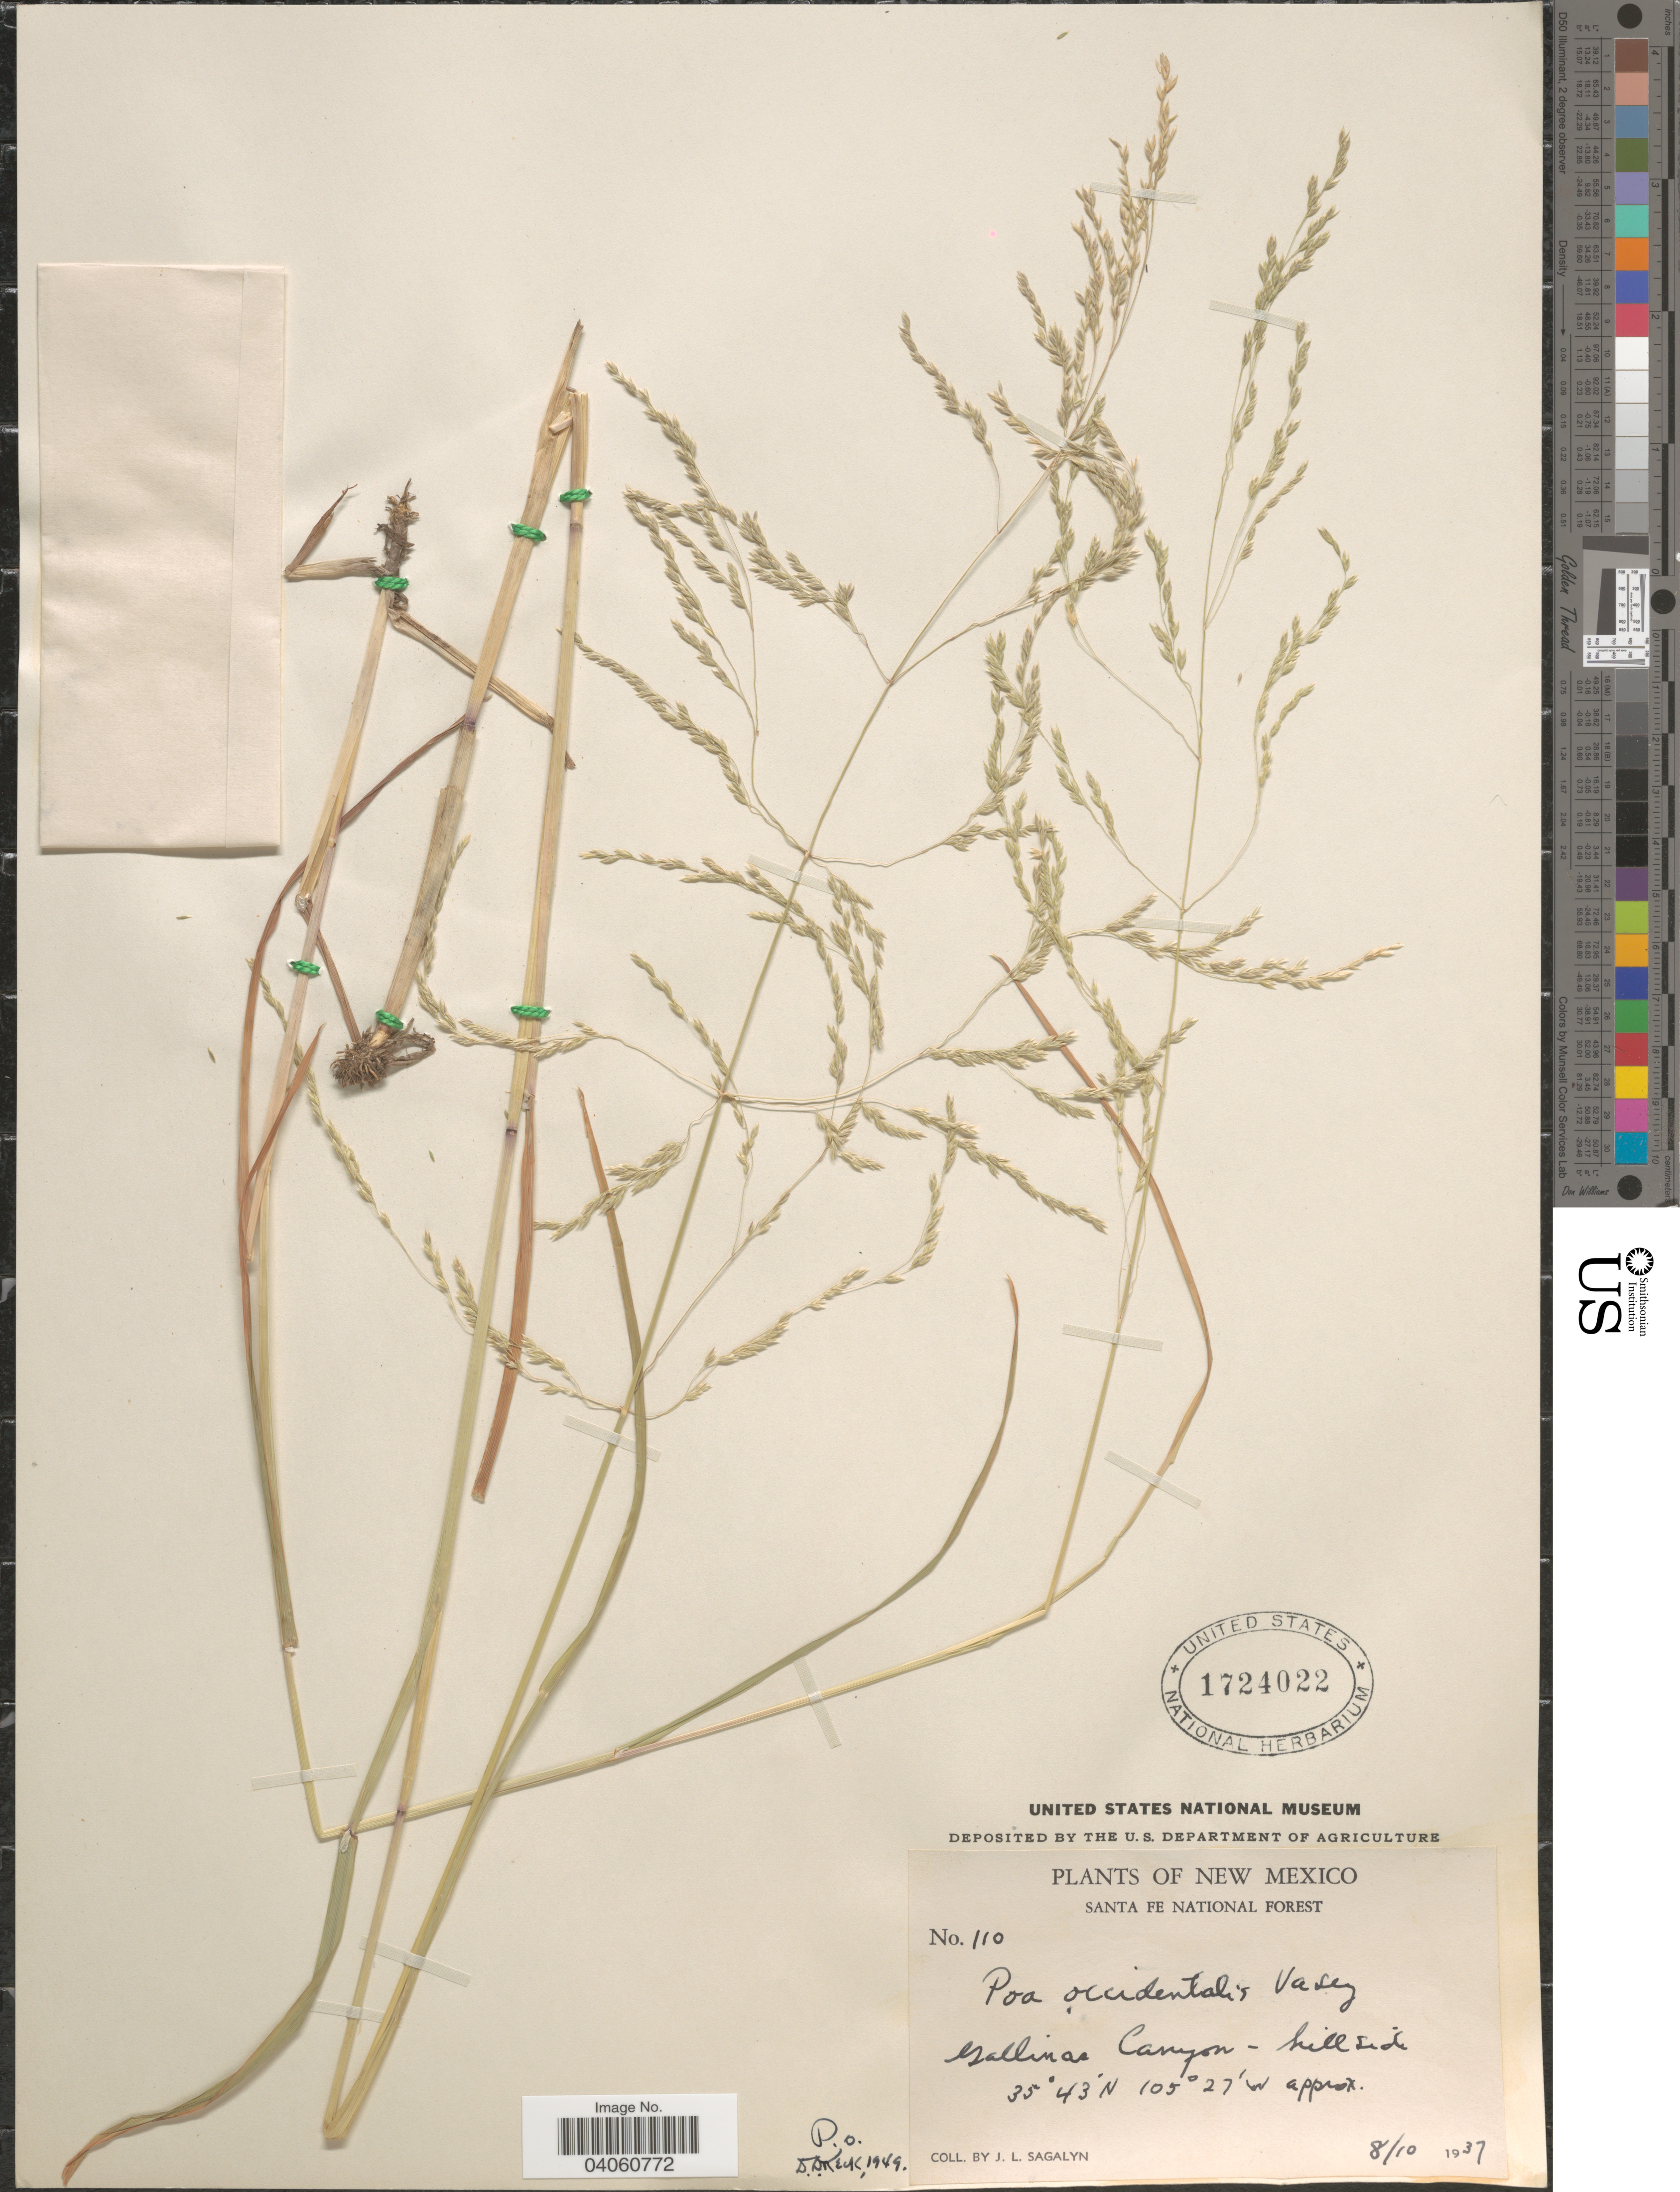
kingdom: Plantae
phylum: Tracheophyta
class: Liliopsida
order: Poales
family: Poaceae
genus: Poa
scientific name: Poa occidentalis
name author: (Vasey) Vasey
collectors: J. Sagalyn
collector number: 110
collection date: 1937-08-10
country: United States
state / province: New Mexico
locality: Santa Fe National Forest. Gallinas Canyon - hillside.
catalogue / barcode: US 1724022